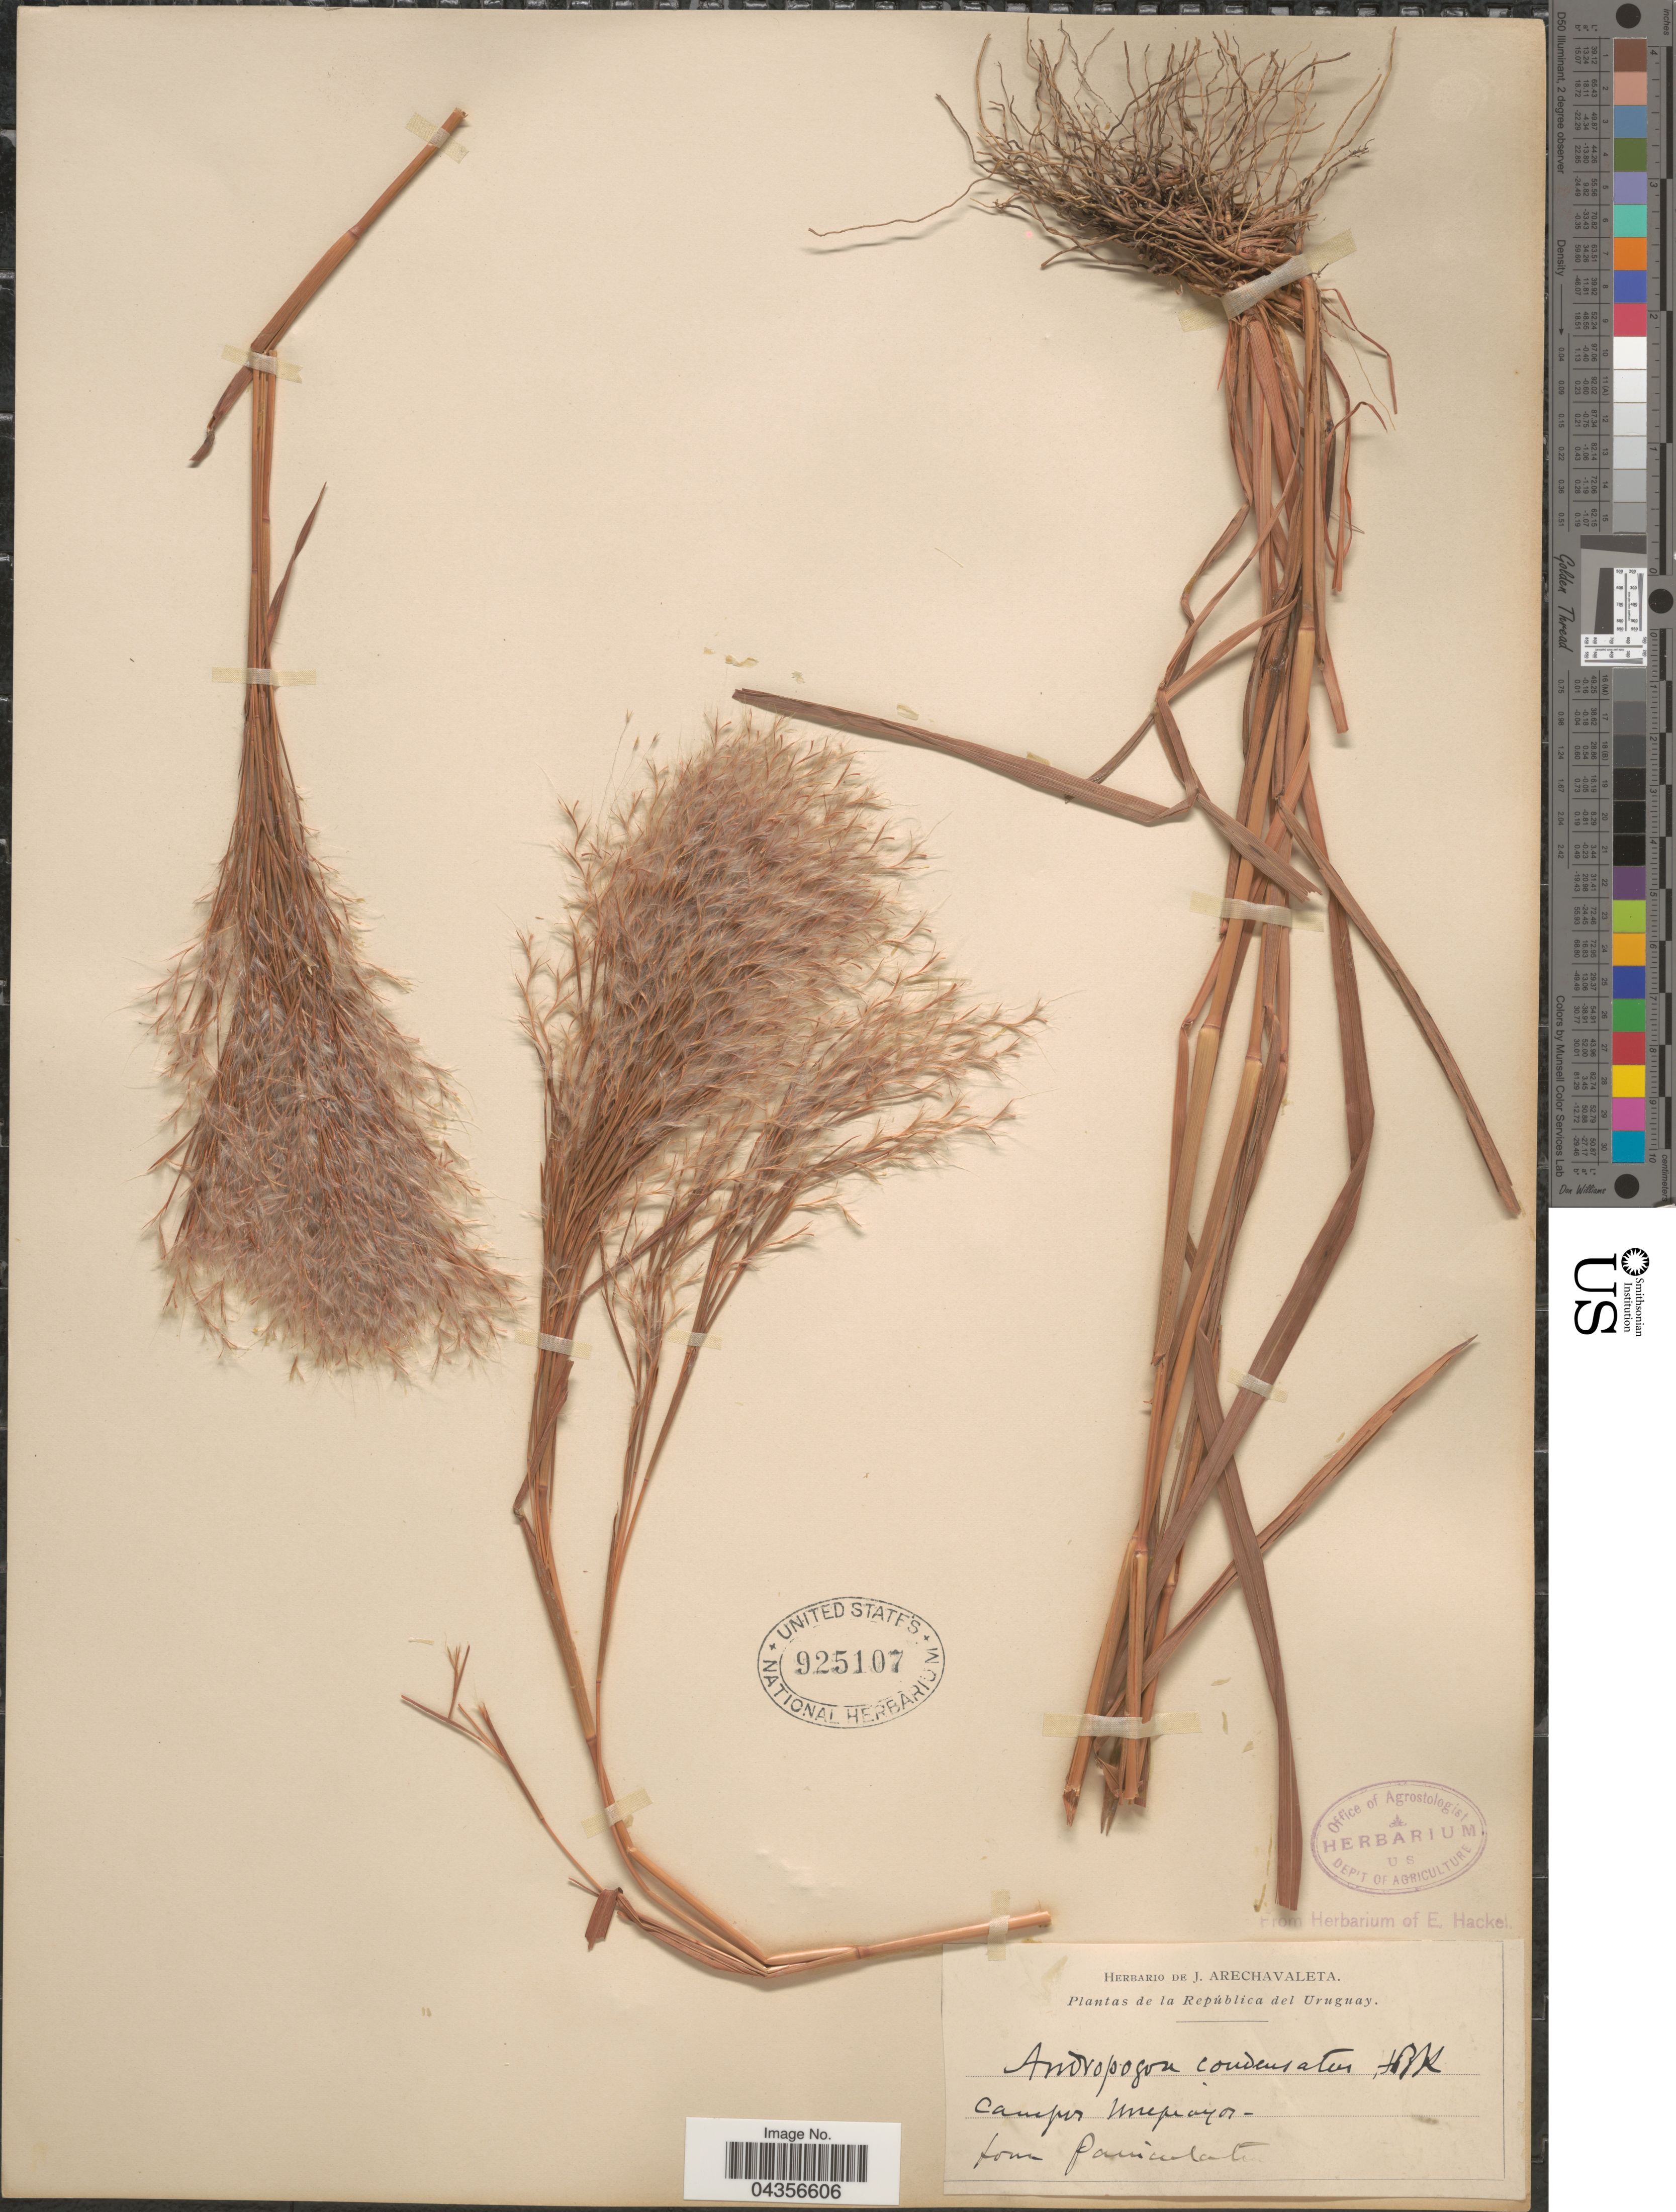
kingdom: Plantae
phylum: Tracheophyta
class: Liliopsida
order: Poales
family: Poaceae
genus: Schizachyrium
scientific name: Schizachyrium microstachyum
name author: (Desv. ex Ham.) Roseng. et al.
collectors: J. Arechavaleta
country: Uruguay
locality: Campos Uruguayos [interpreted].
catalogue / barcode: US 925107